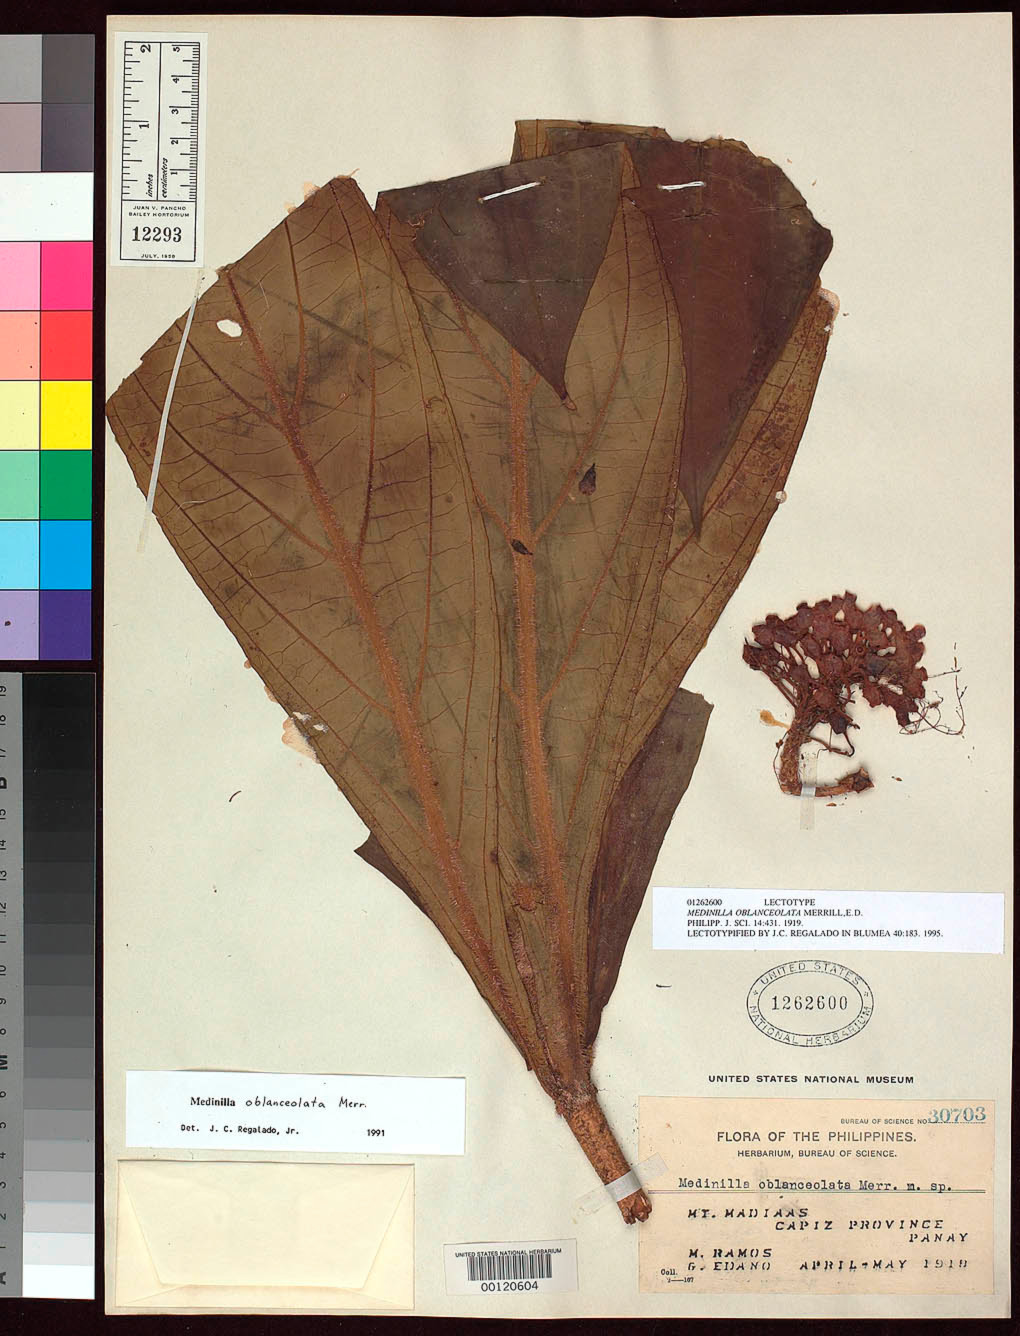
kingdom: Plantae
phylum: Tracheophyta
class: Magnoliopsida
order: Myrtales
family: Melastomataceae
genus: Medinilla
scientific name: Medinilla oblanceolata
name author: Merr.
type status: Lectotype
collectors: M. Ramos & G. E. Edaño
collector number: Bur. Sci. 30703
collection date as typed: Apr 1918 to -- May 1918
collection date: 1918-04/1918-05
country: Philippines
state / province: Western Visayas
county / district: Capiz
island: Panay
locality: Mt. Madiaas.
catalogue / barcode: US 1262600